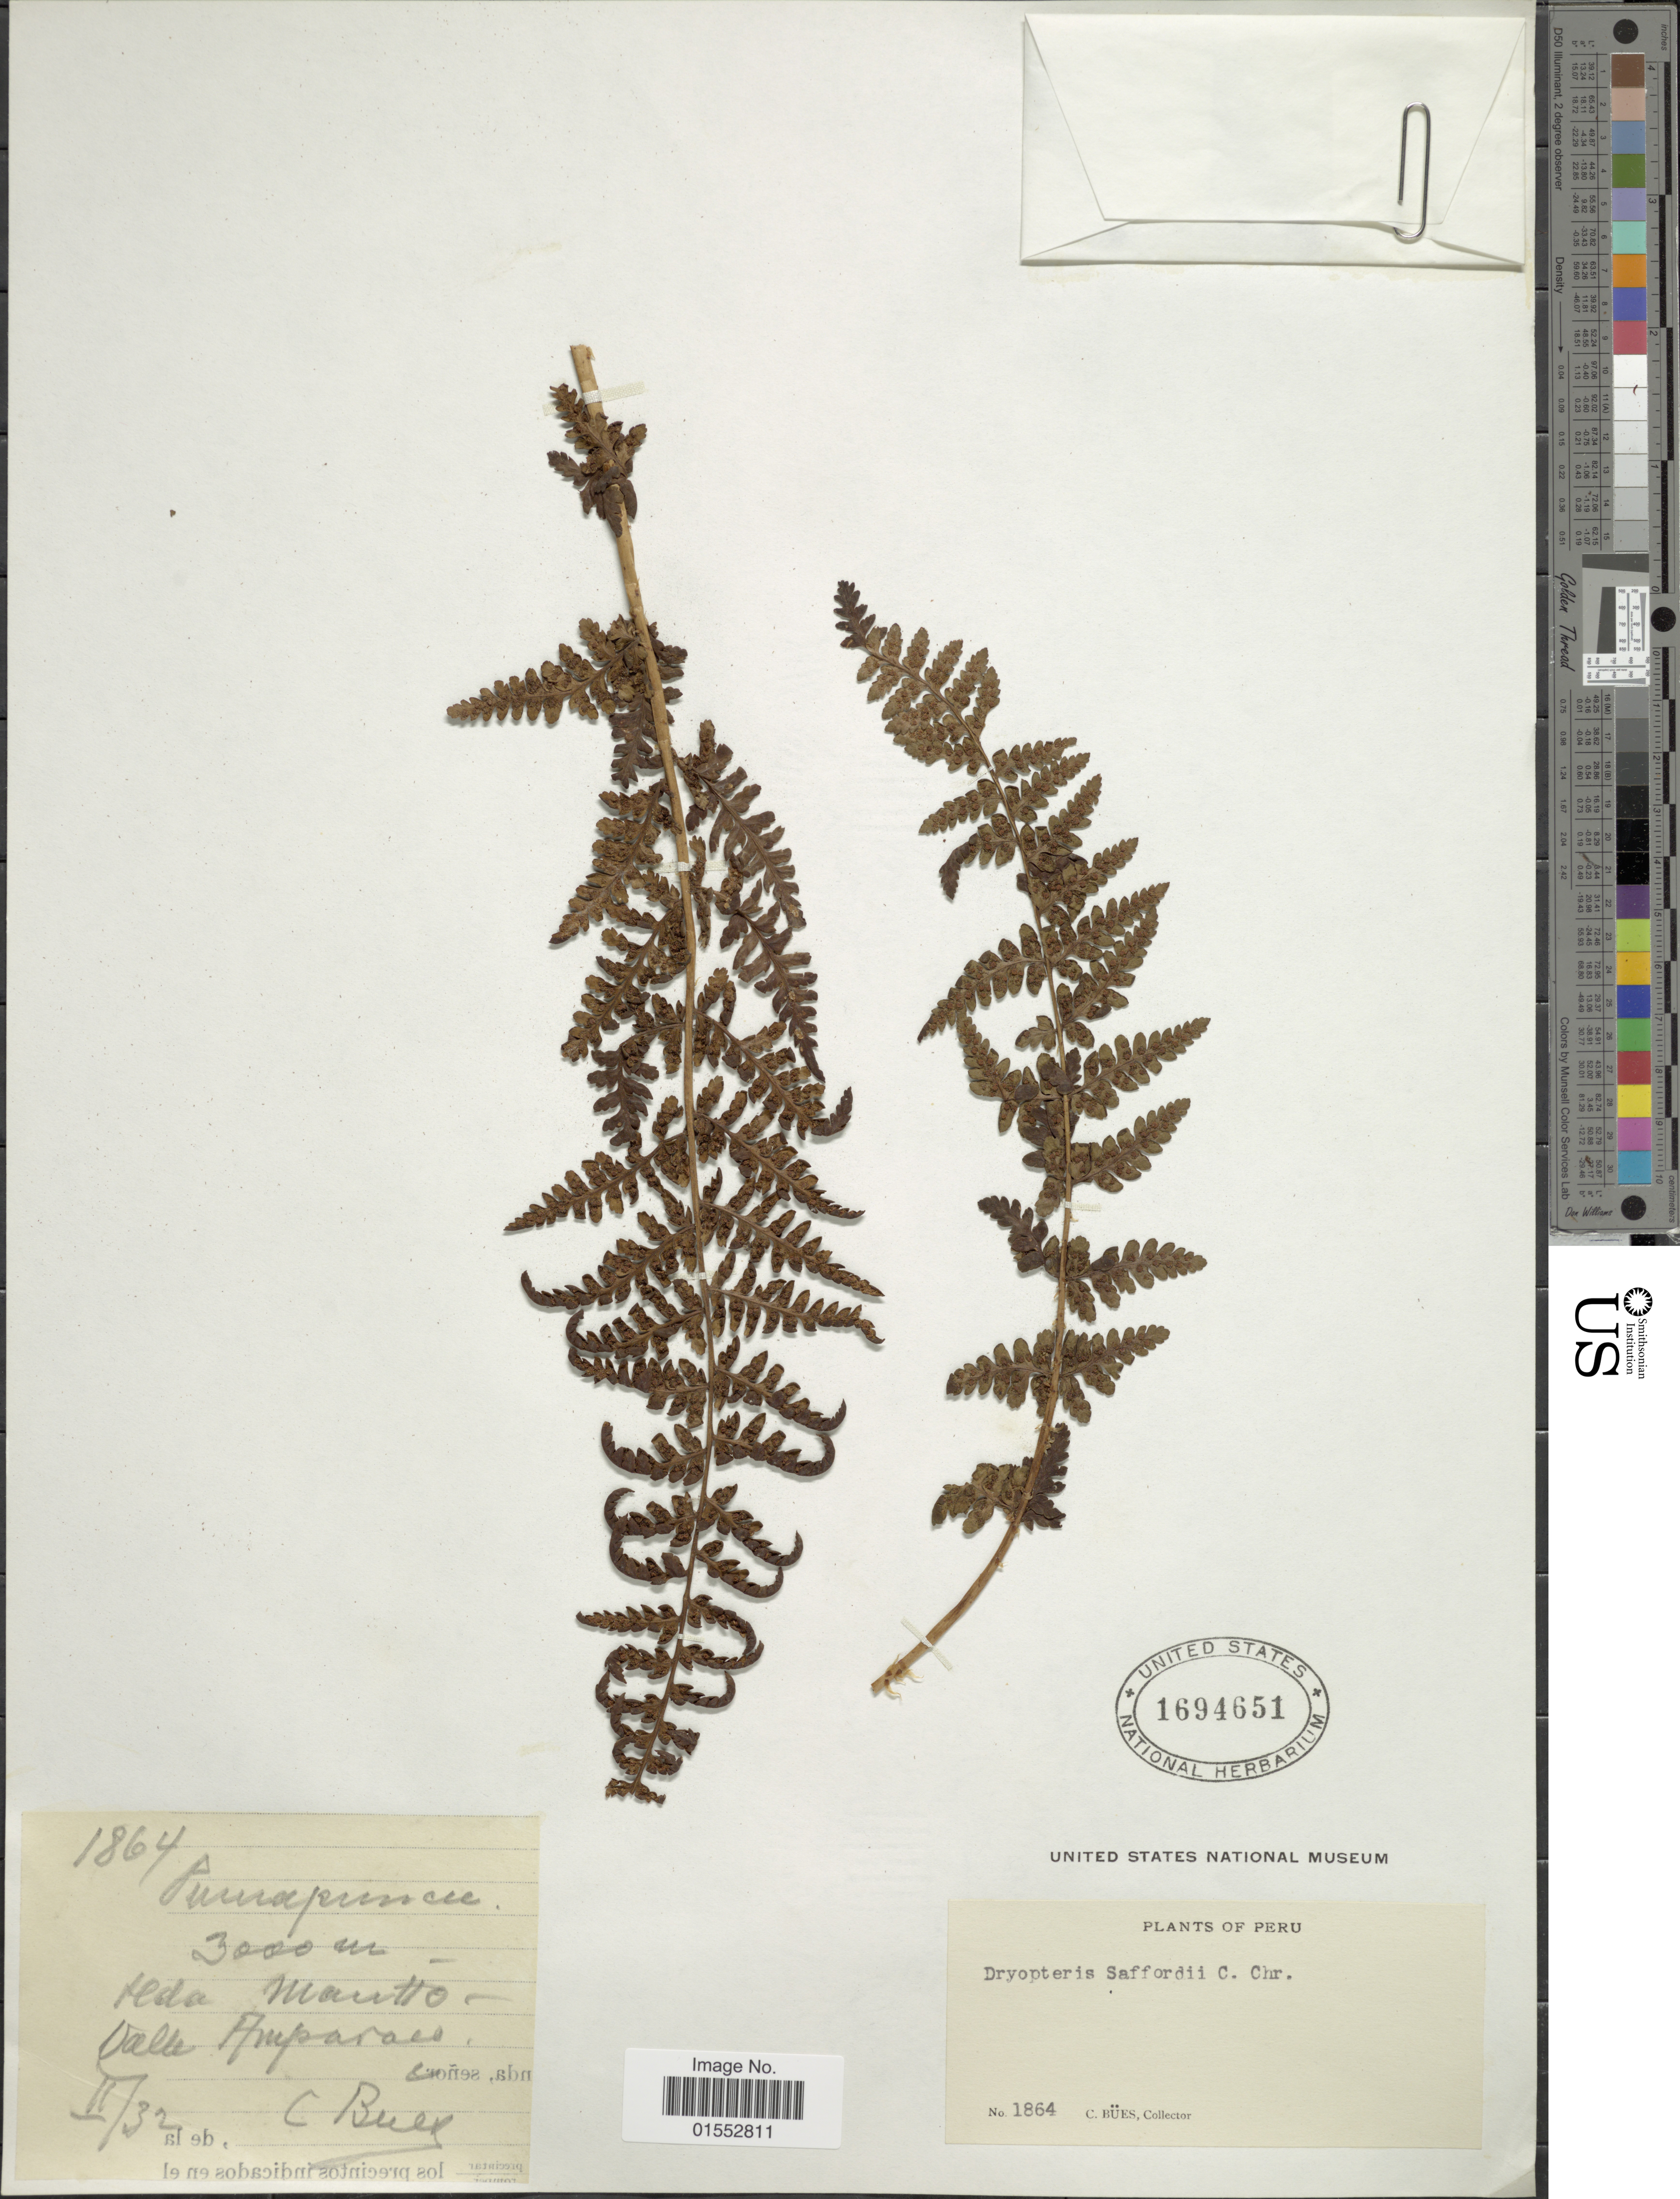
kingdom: Plantae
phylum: Tracheophyta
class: Polypodiopsida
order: Polypodiales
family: Dryopteridaceae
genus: Dryopteris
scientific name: Dryopteris saffordii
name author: C. Chr.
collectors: C. Bues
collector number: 1864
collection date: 1932-02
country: Peru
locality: Hda Masitto, Valle Amparaes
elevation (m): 3000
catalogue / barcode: US 1694651